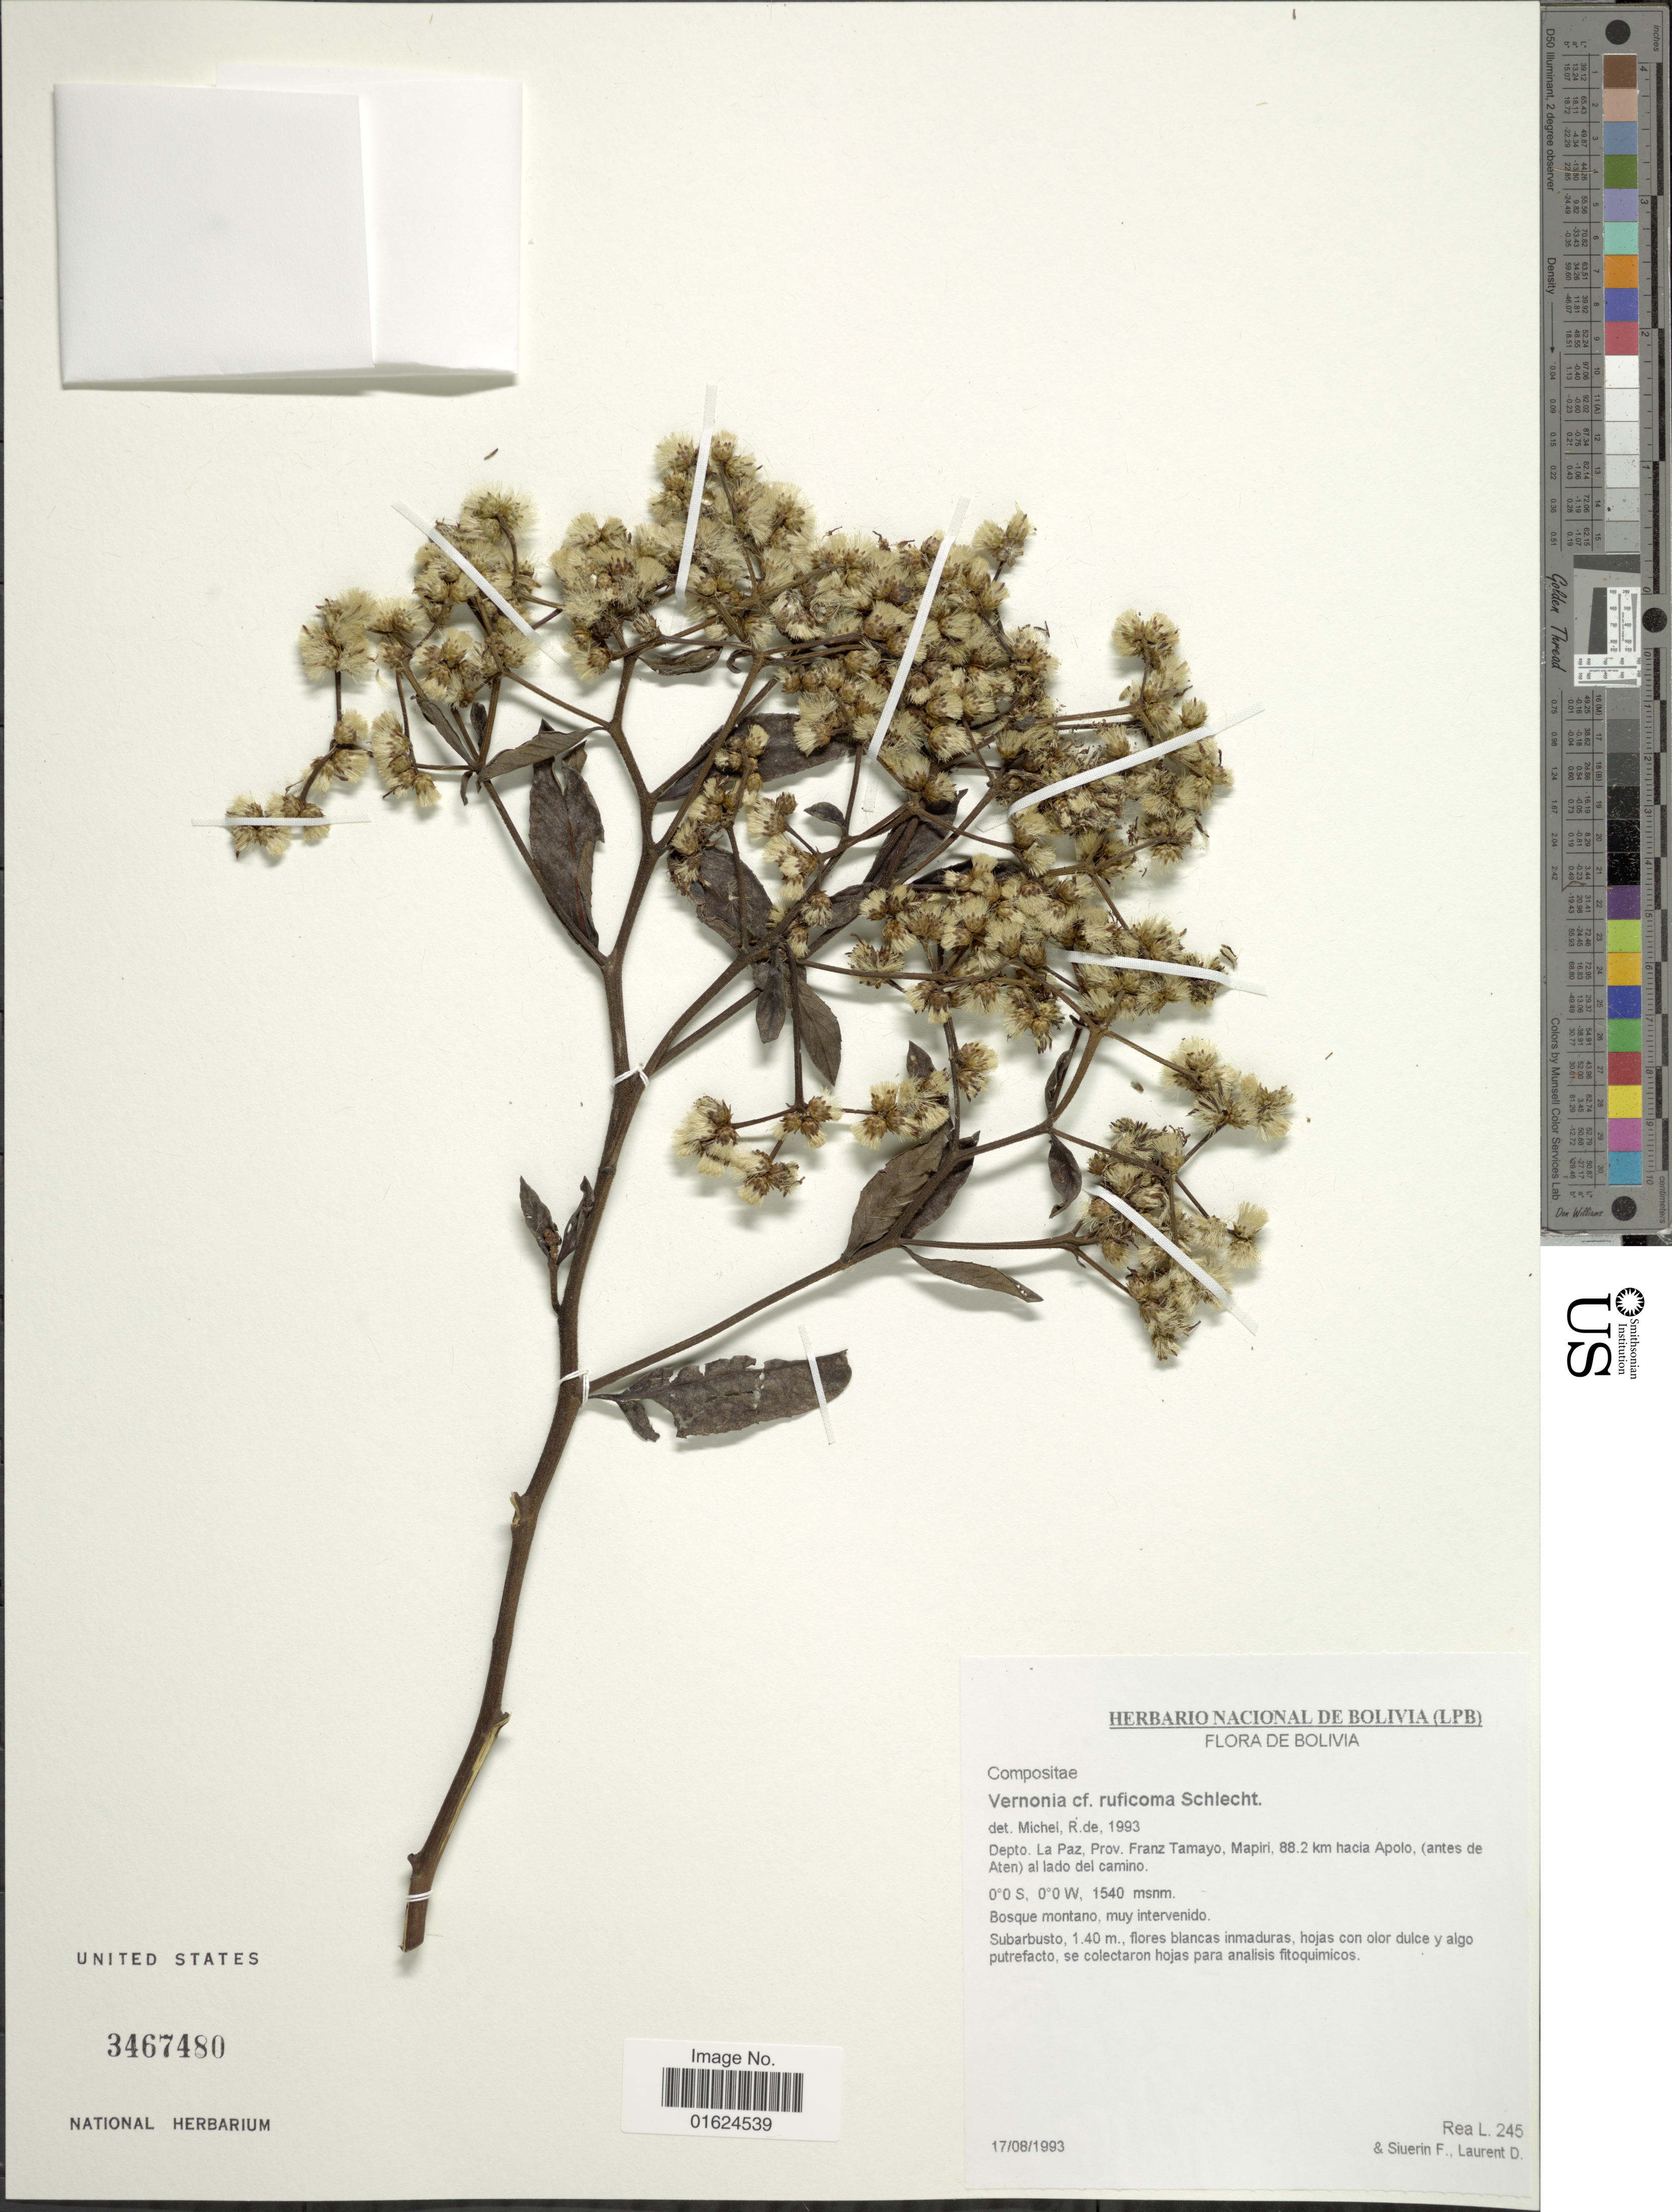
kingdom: Plantae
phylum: Tracheophyta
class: Magnoliopsida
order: Asterales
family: Asteraceae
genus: Vernonanthura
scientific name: Vernonanthura polyanthes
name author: (Spreng.) A.J. Vega & Dematt.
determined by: Renon, Polla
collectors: L. Rea, F. Siuerin & D. Laurent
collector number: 245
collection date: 1993-08-17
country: Bolivia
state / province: La Paz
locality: Depto La Paz, Prov. Franz Tamayo, Mapiri, 88.2 km hacia Apolo, (antes de Aten) al lado del camino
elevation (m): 1540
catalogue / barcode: US 3467480